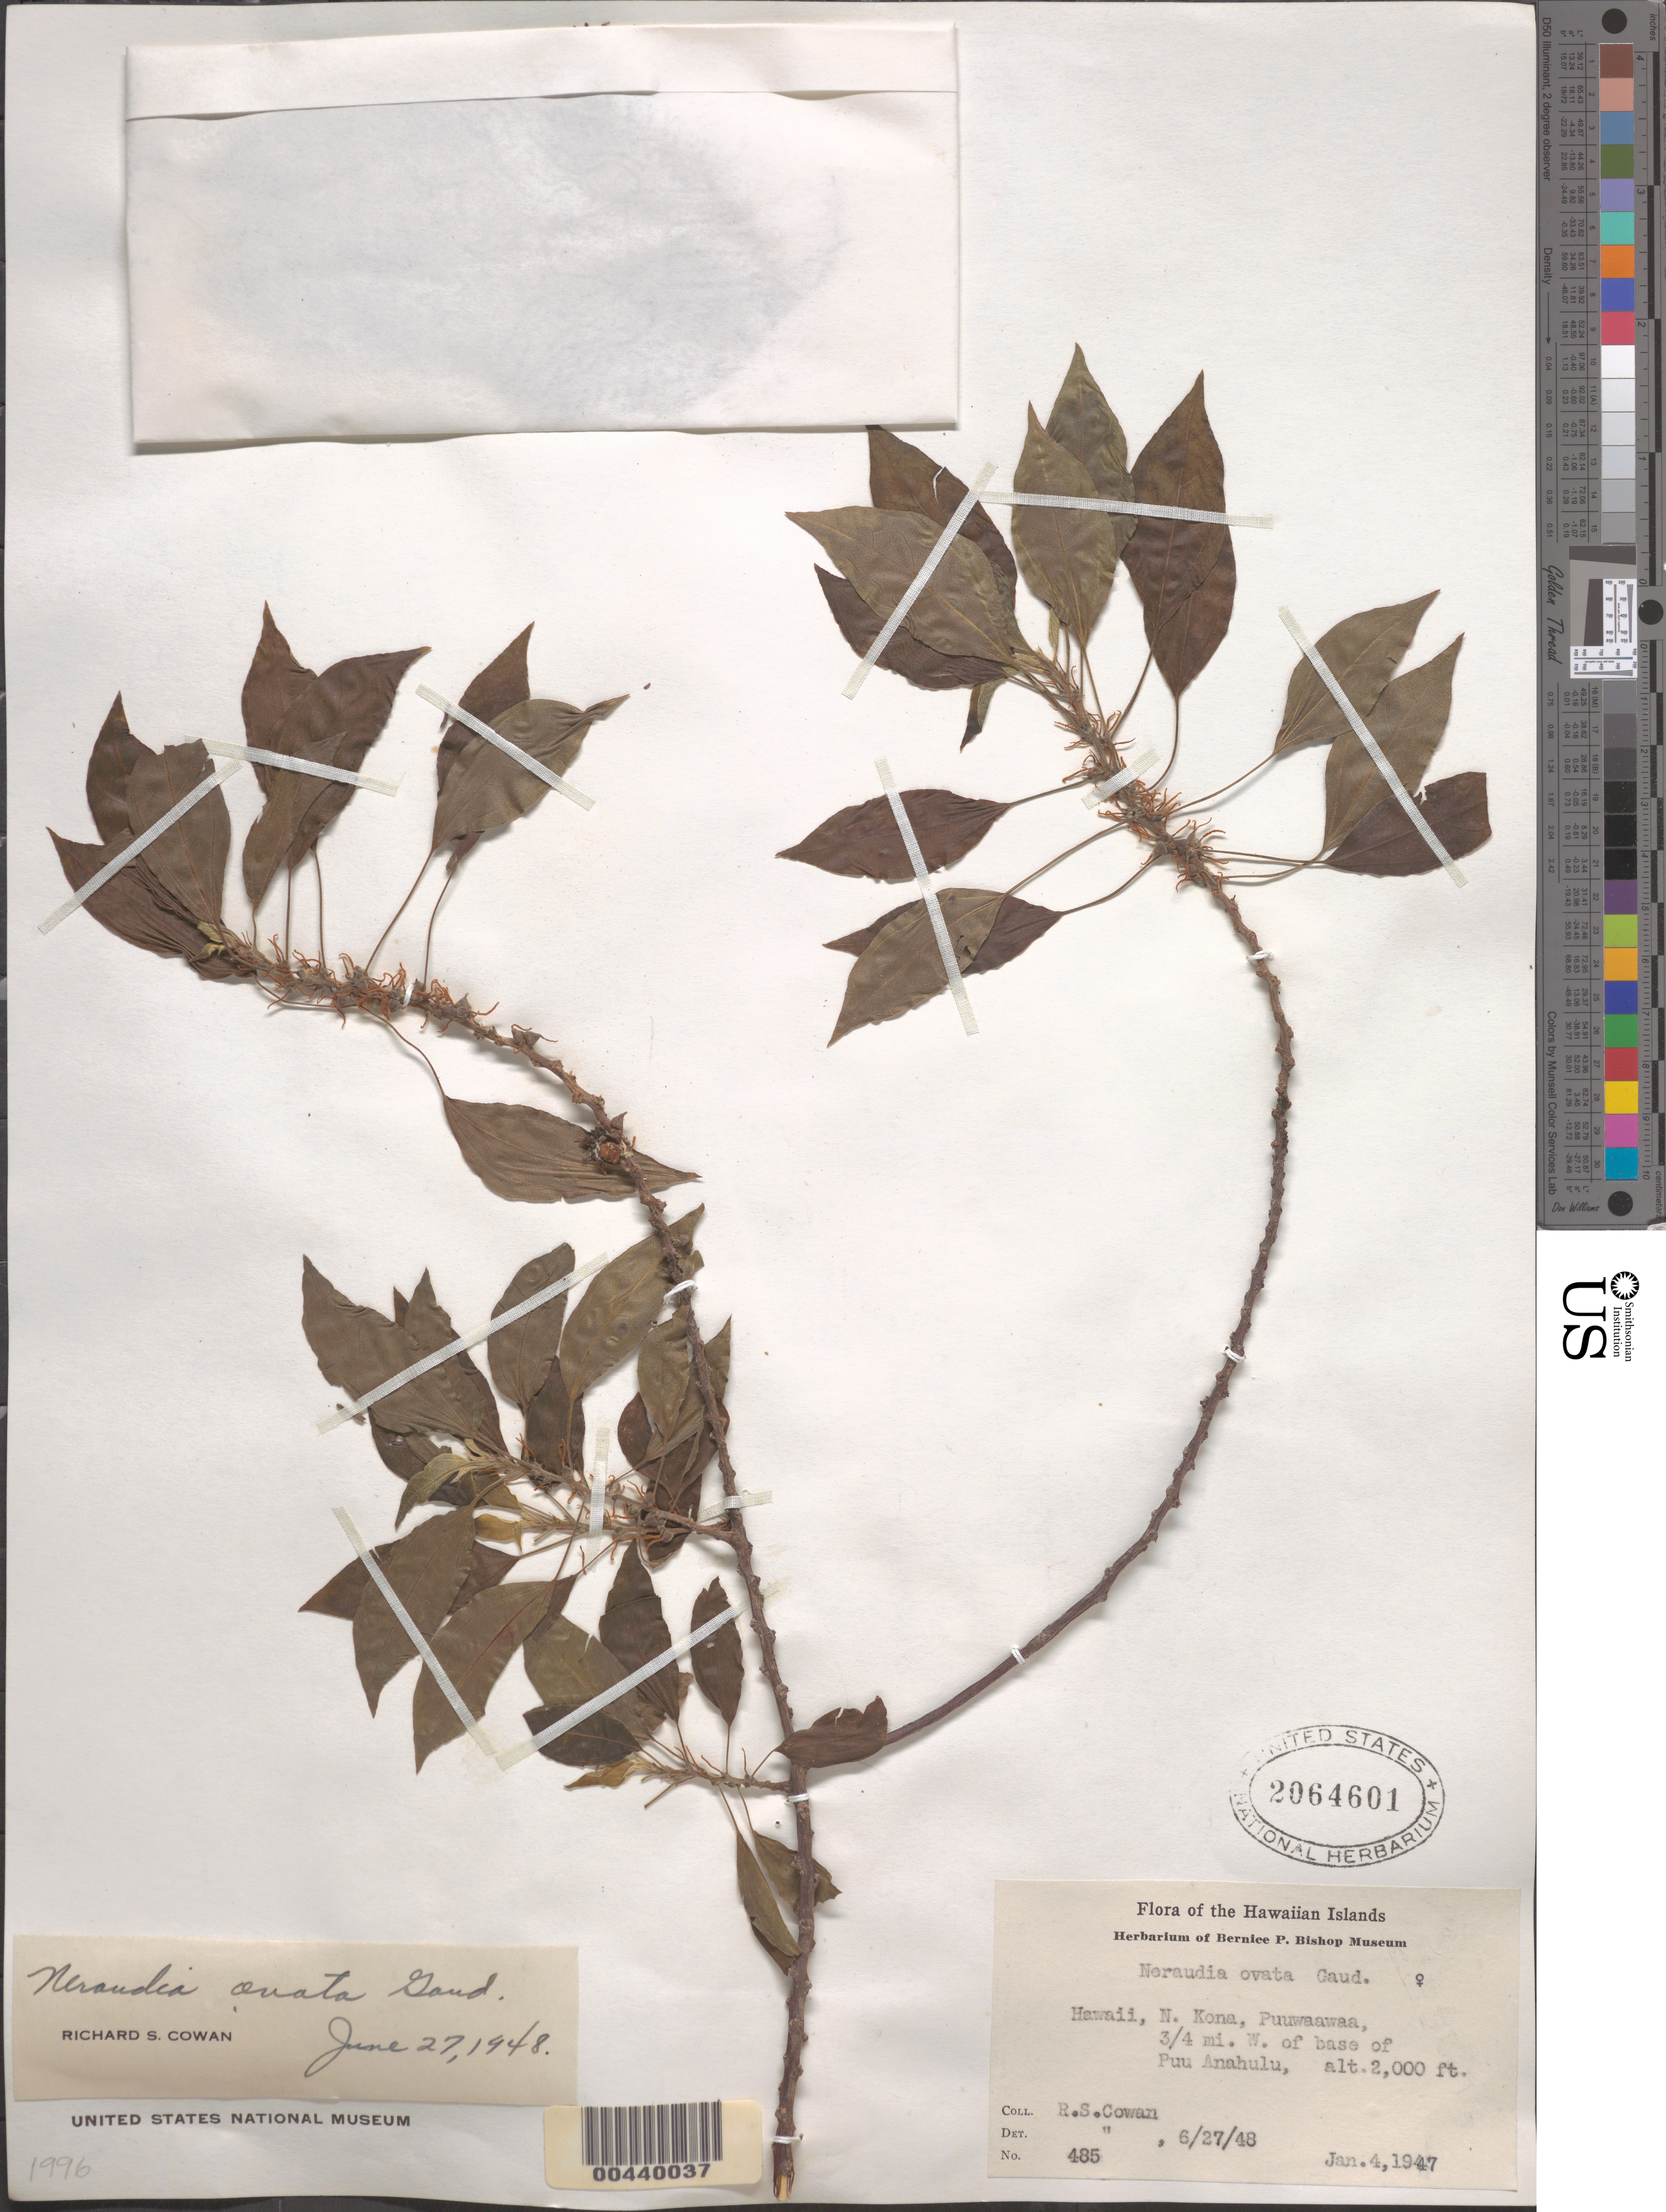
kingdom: Plantae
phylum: Tracheophyta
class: Magnoliopsida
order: Rosales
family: Urticaceae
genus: Neraudia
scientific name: Neraudia ovata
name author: Gaudich.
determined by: Cowan, R. S.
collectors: R. S. Cowan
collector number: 485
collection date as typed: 4 Jan 1947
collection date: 1947-01-04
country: United States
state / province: Hawaii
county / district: Hawaii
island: Hawaii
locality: North Kona, Puuwaawaa, 0.75 mile west of the base of Puu Anahulu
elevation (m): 610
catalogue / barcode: US 2064601